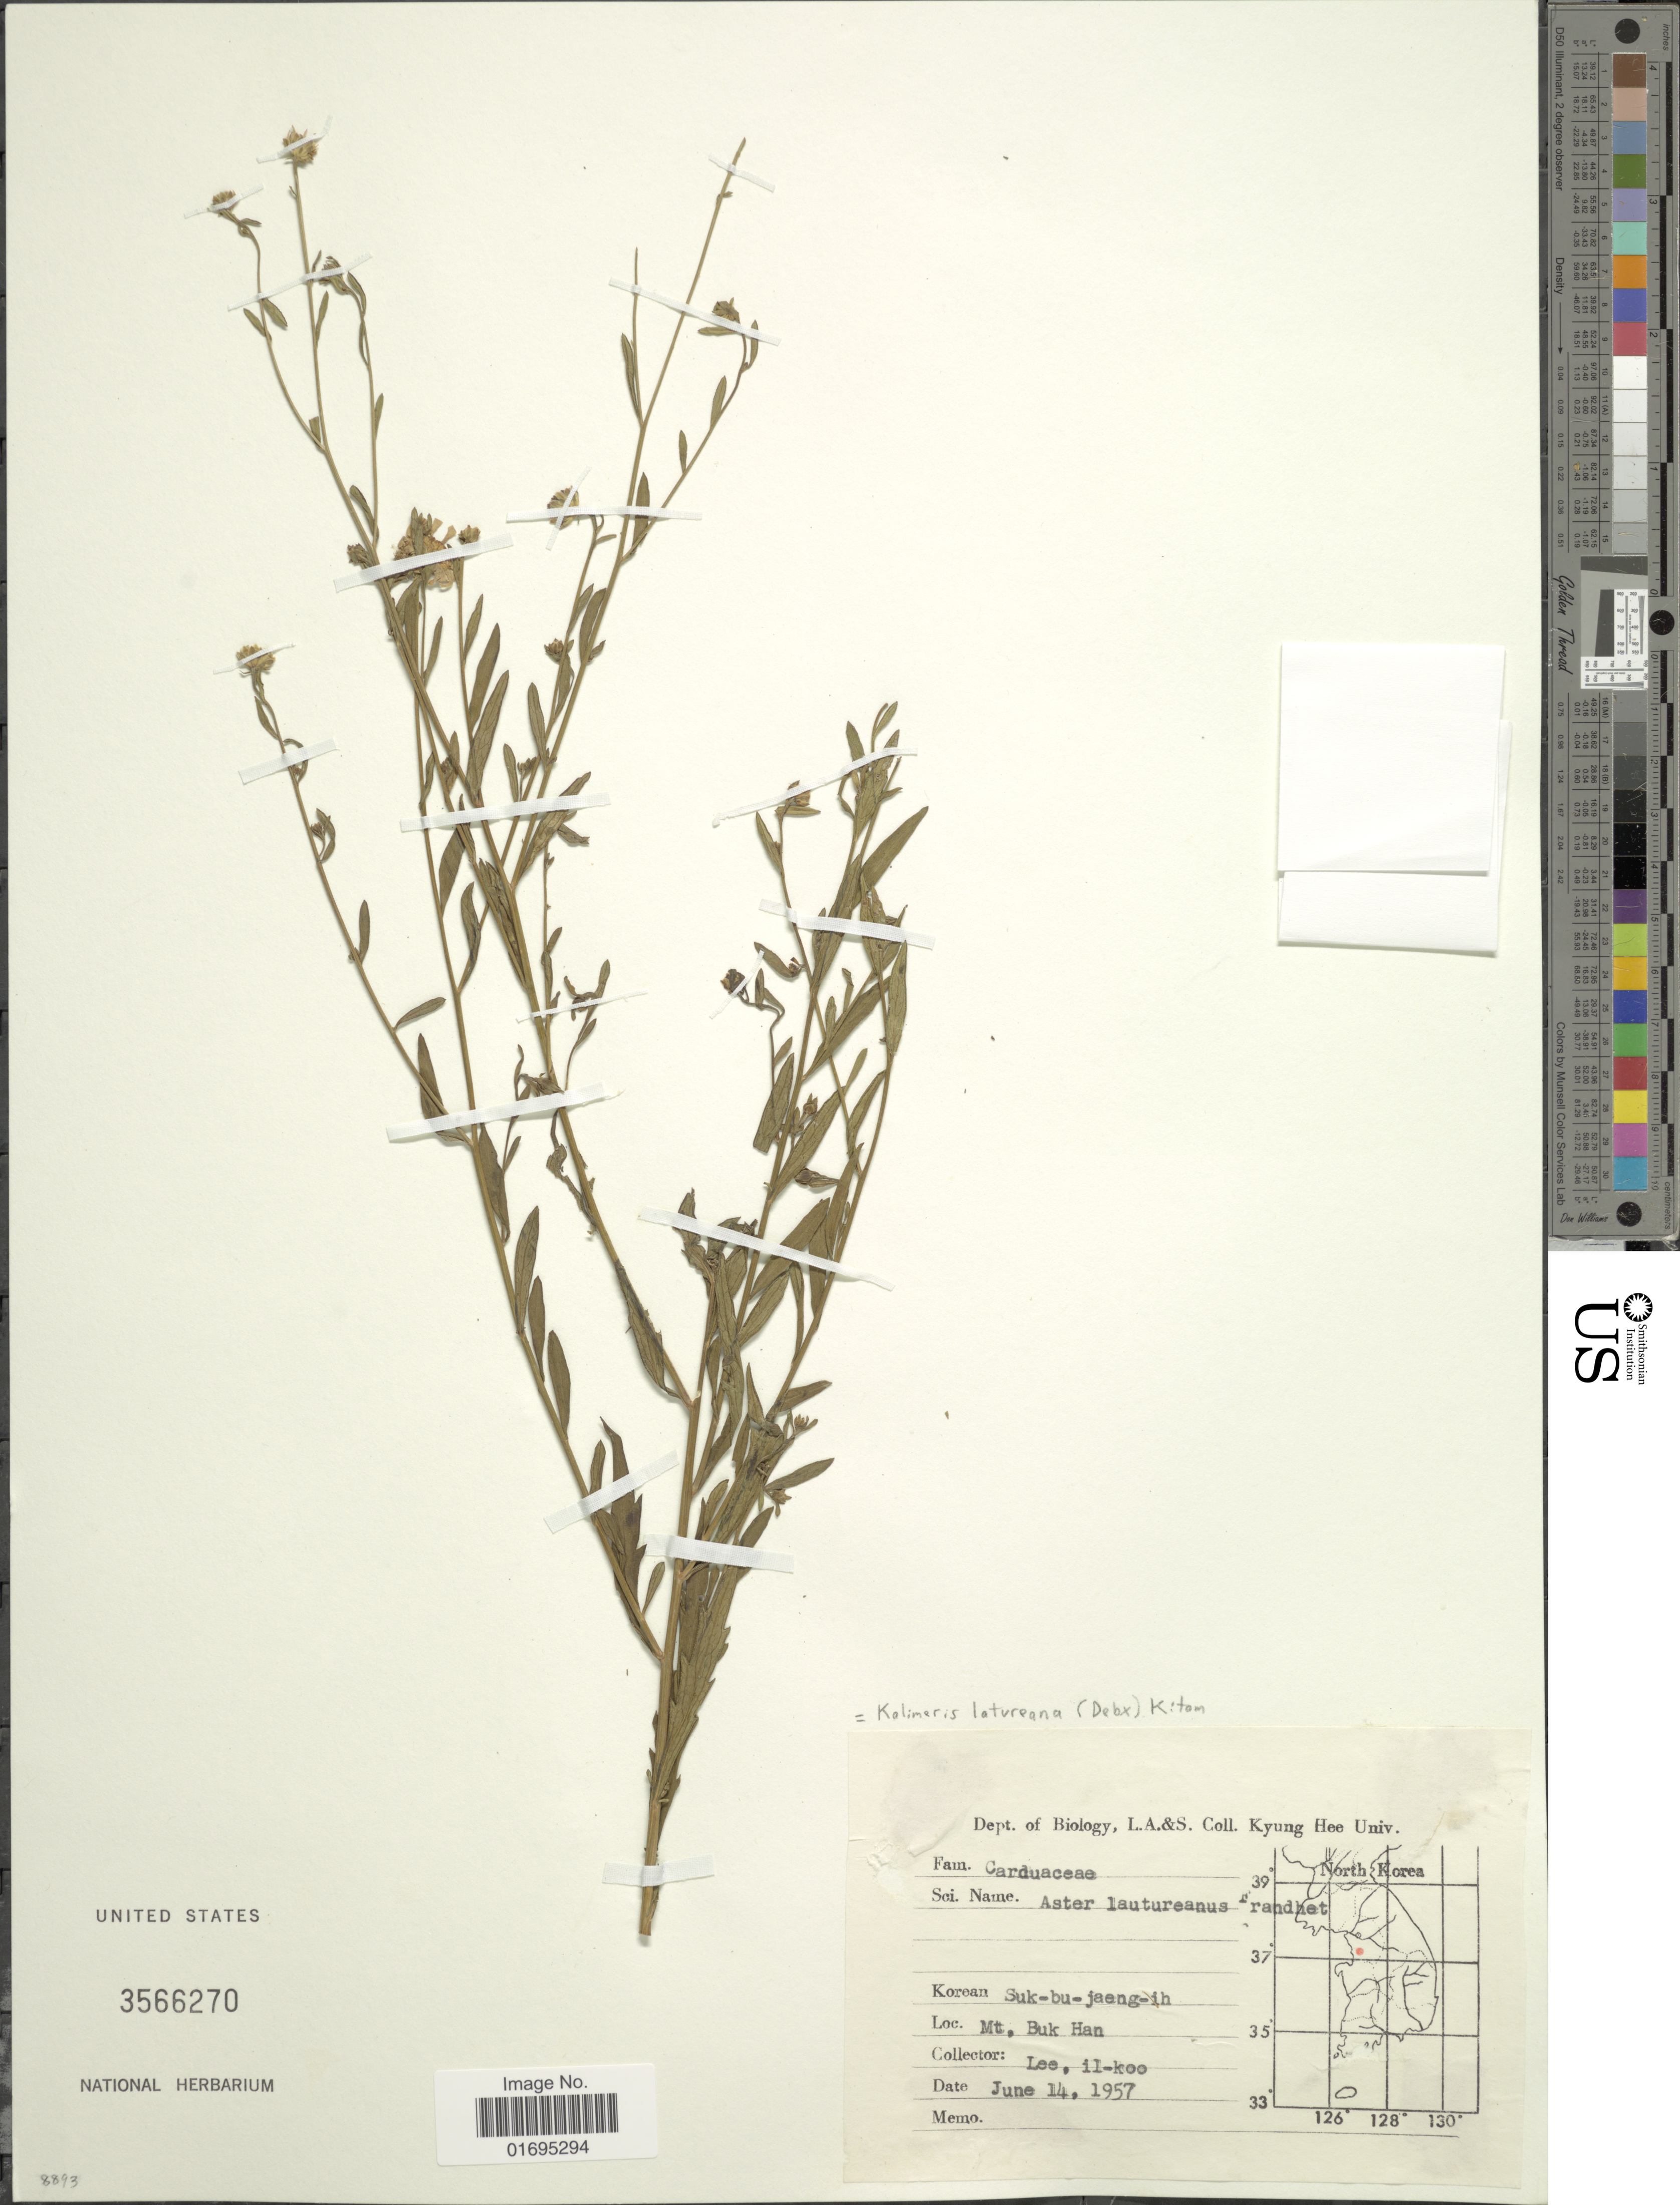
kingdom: Plantae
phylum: Tracheophyta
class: Magnoliopsida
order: Asterales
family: Asteraceae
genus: Kalimeris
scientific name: Kalimeris lautureana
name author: (Debeaux) Kitam.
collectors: I. Lee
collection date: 1957-06-14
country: South Korea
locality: Suk-bu-jaeng-ih, Mt. Buk Han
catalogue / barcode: US 3566270